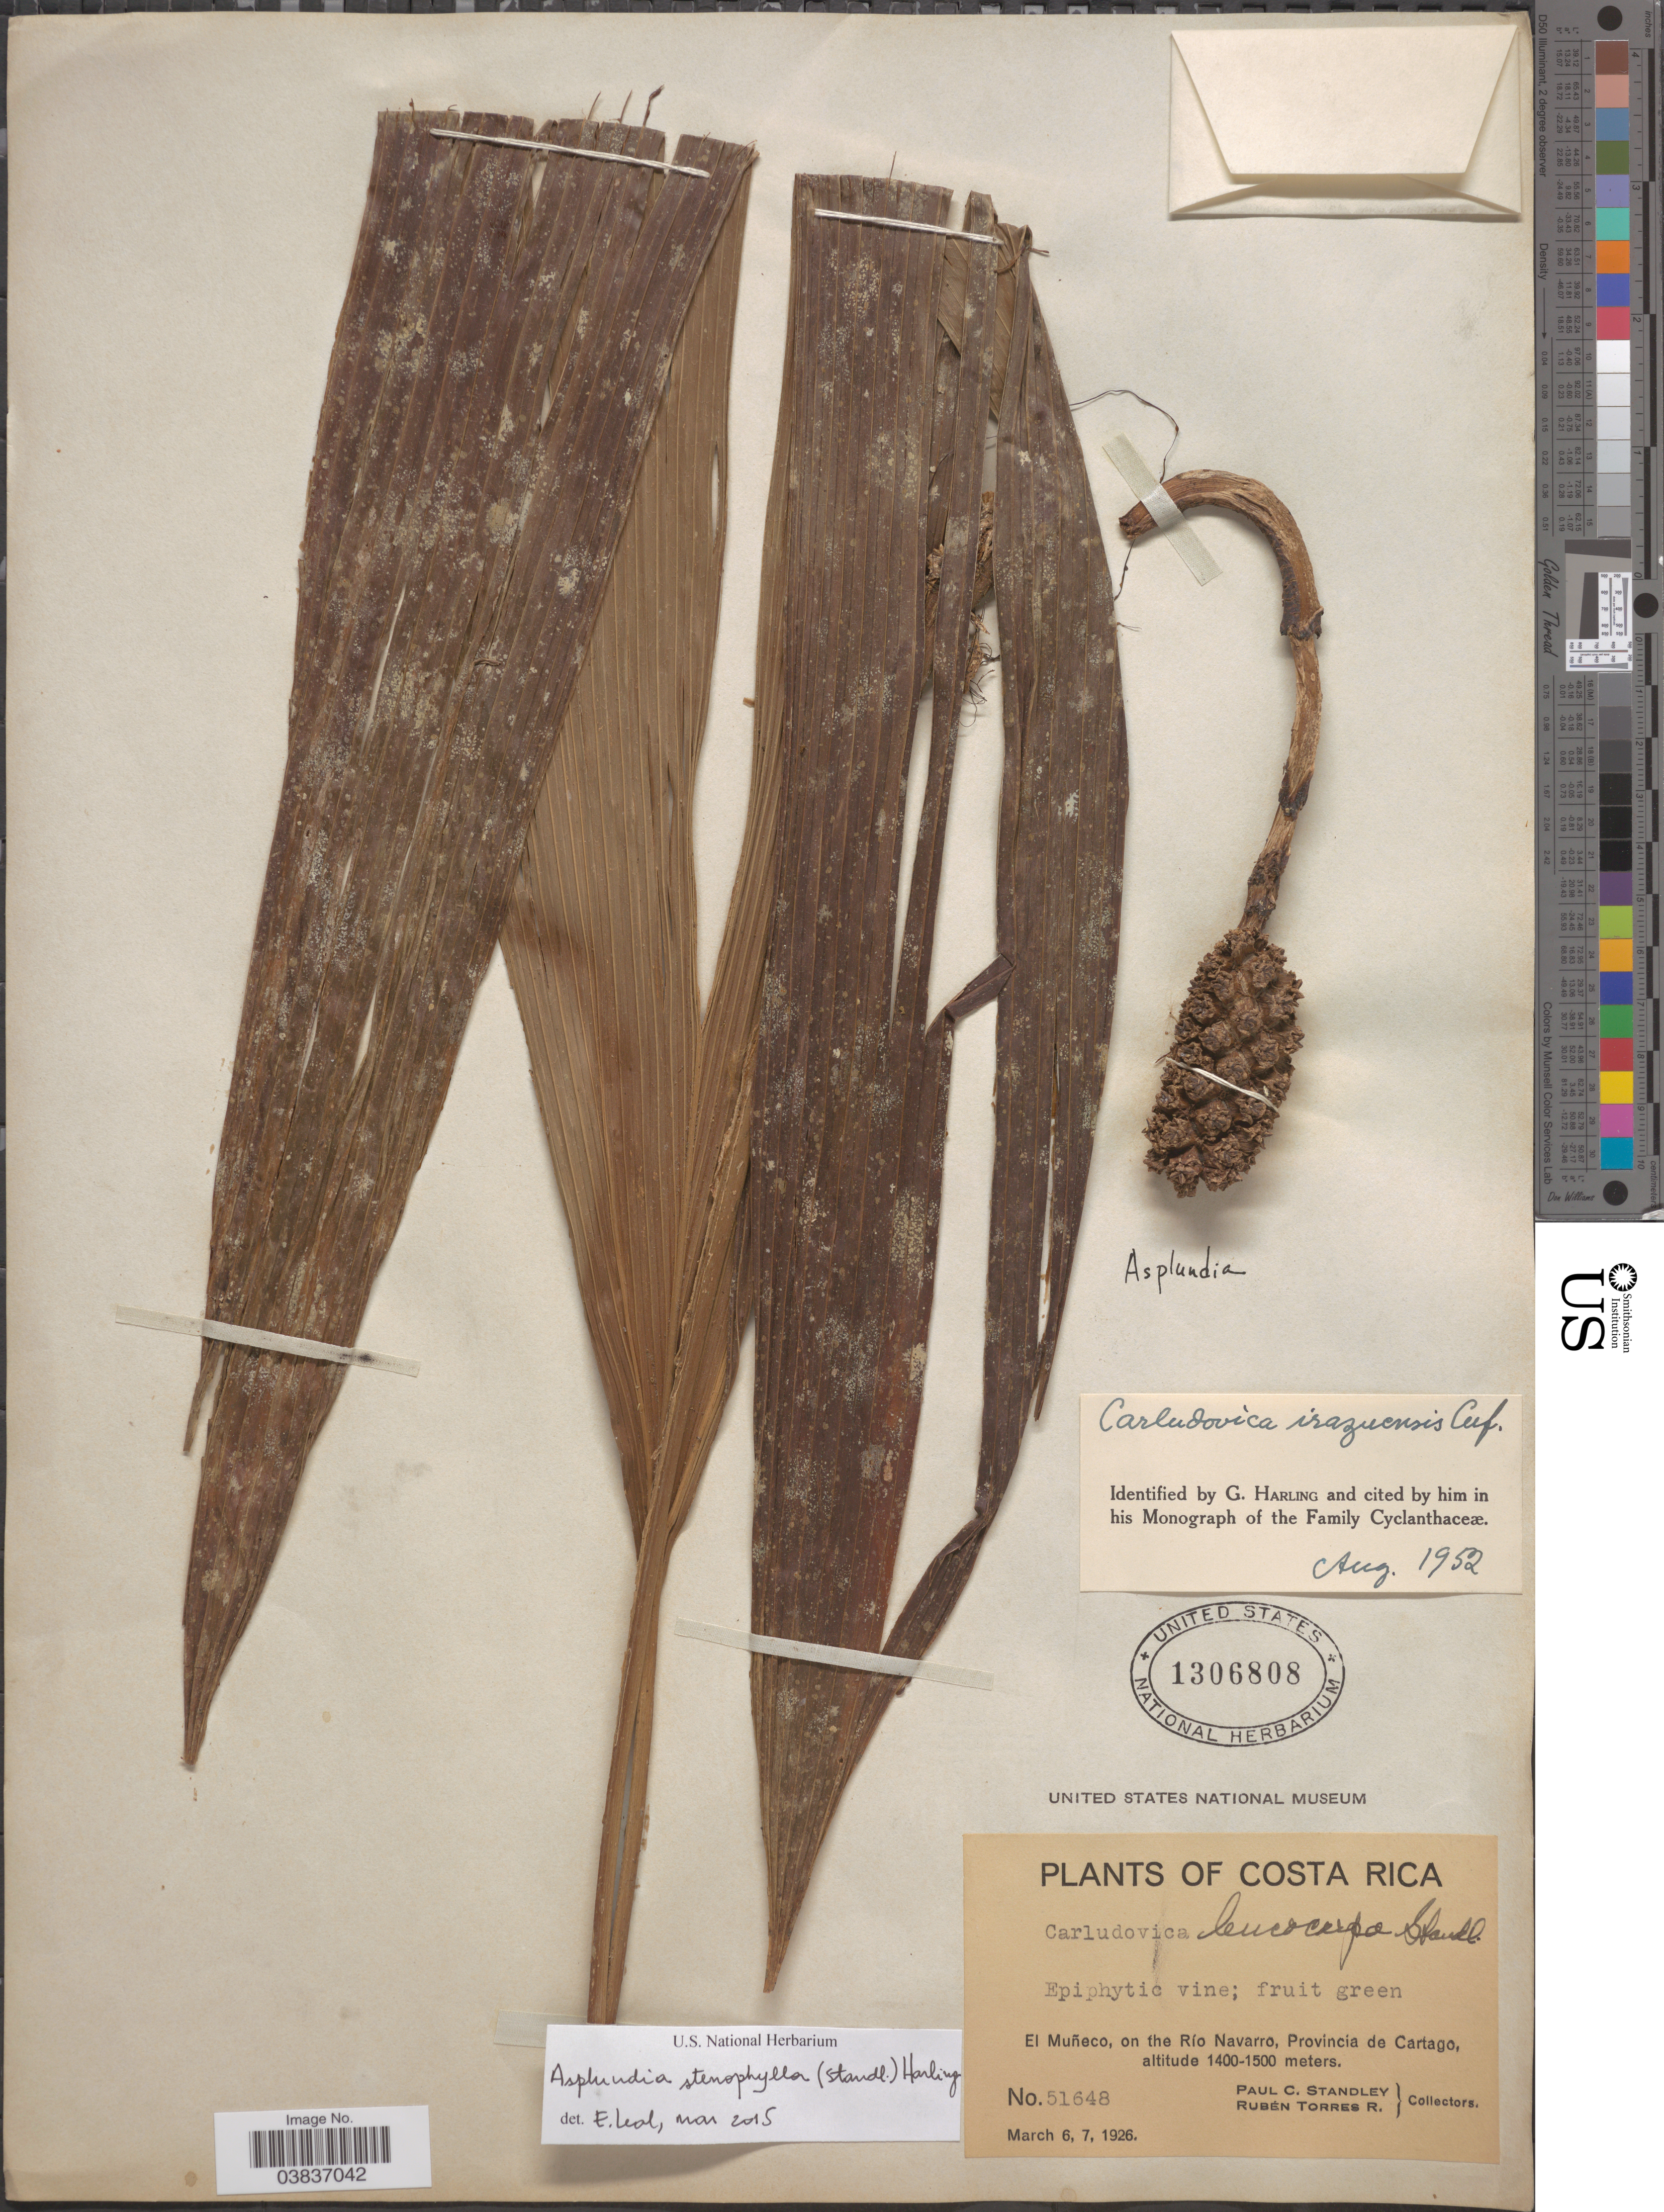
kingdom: Plantae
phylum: Tracheophyta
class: Liliopsida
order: Pandanales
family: Cyclanthaceae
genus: Asplundia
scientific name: Asplundia stenophylla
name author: (Standl.) Harling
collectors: P. C. Standley & R. Torres Rojas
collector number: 51648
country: Costa Rica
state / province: Cartago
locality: El Muñeco, on the Río Navarro.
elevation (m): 1400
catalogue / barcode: US 1306808